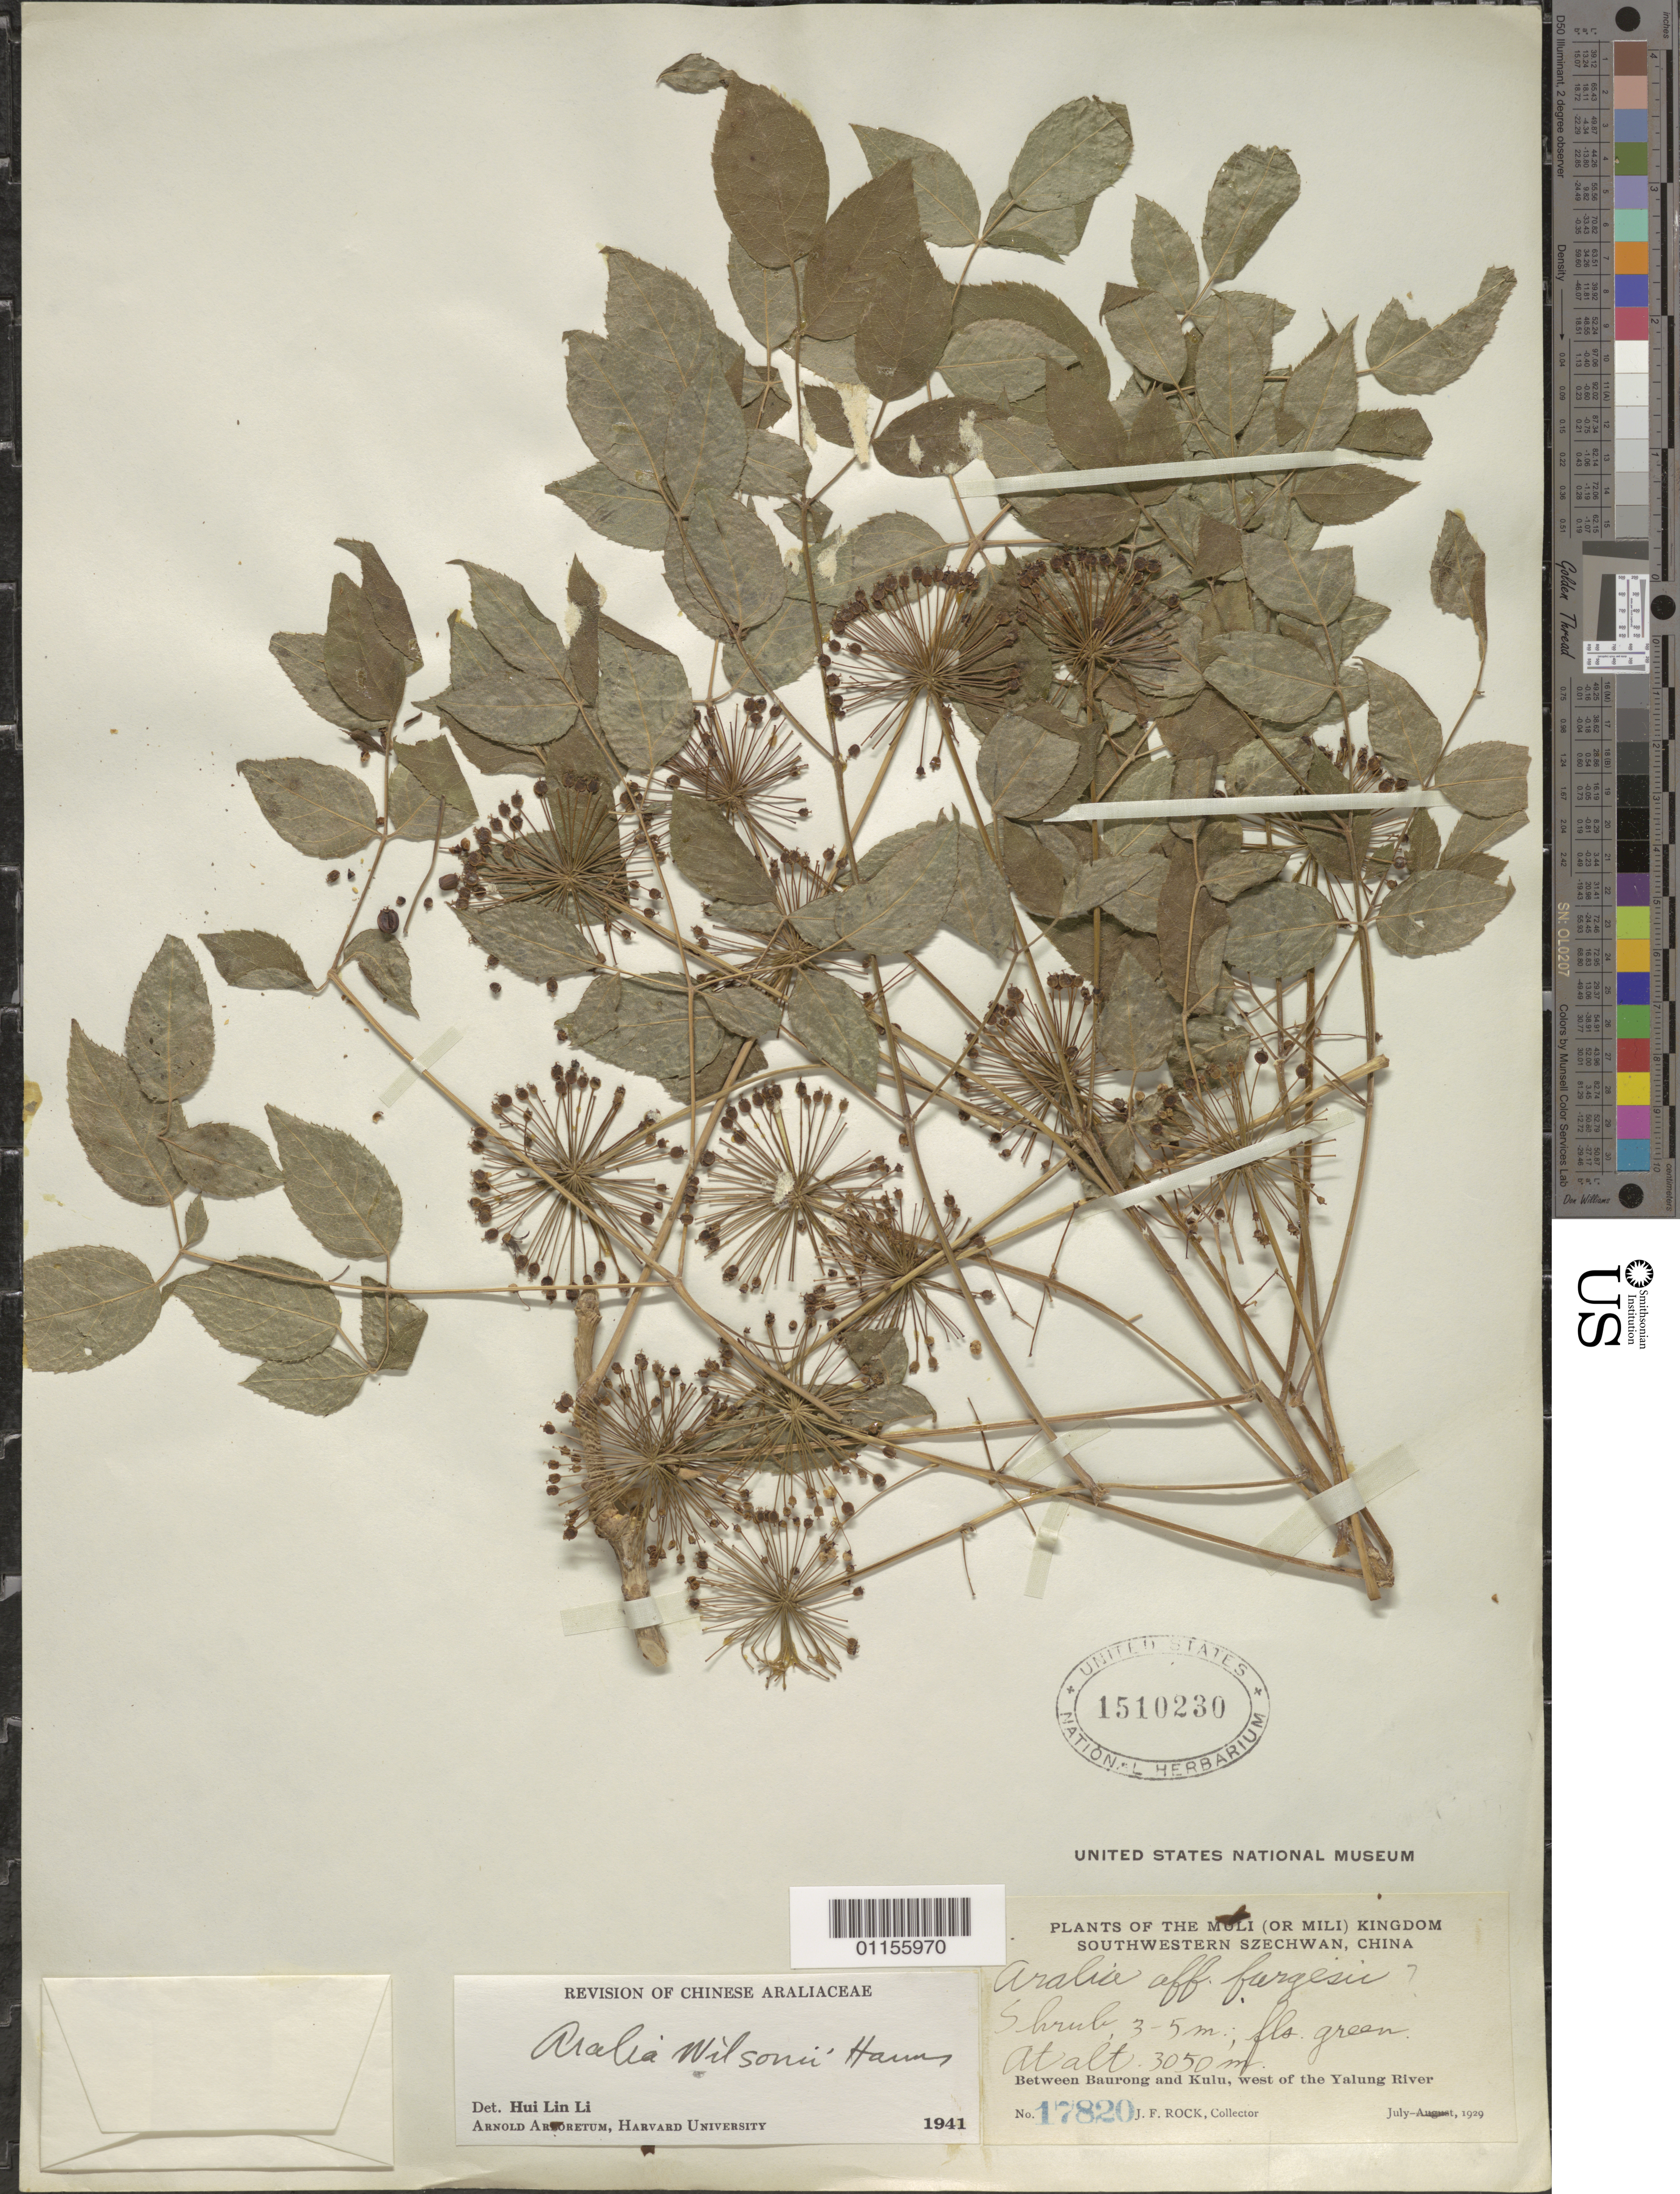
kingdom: Plantae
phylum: Tracheophyta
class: Magnoliopsida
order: Apiales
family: Araliaceae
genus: Aralia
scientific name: Aralia wilsonii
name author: Harms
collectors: J. F. Rock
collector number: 17820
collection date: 1929-07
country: China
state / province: Sichuan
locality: Between Baurong and Kulu, W of the Yalung River.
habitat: Shrub.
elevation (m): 3050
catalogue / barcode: US 1510230